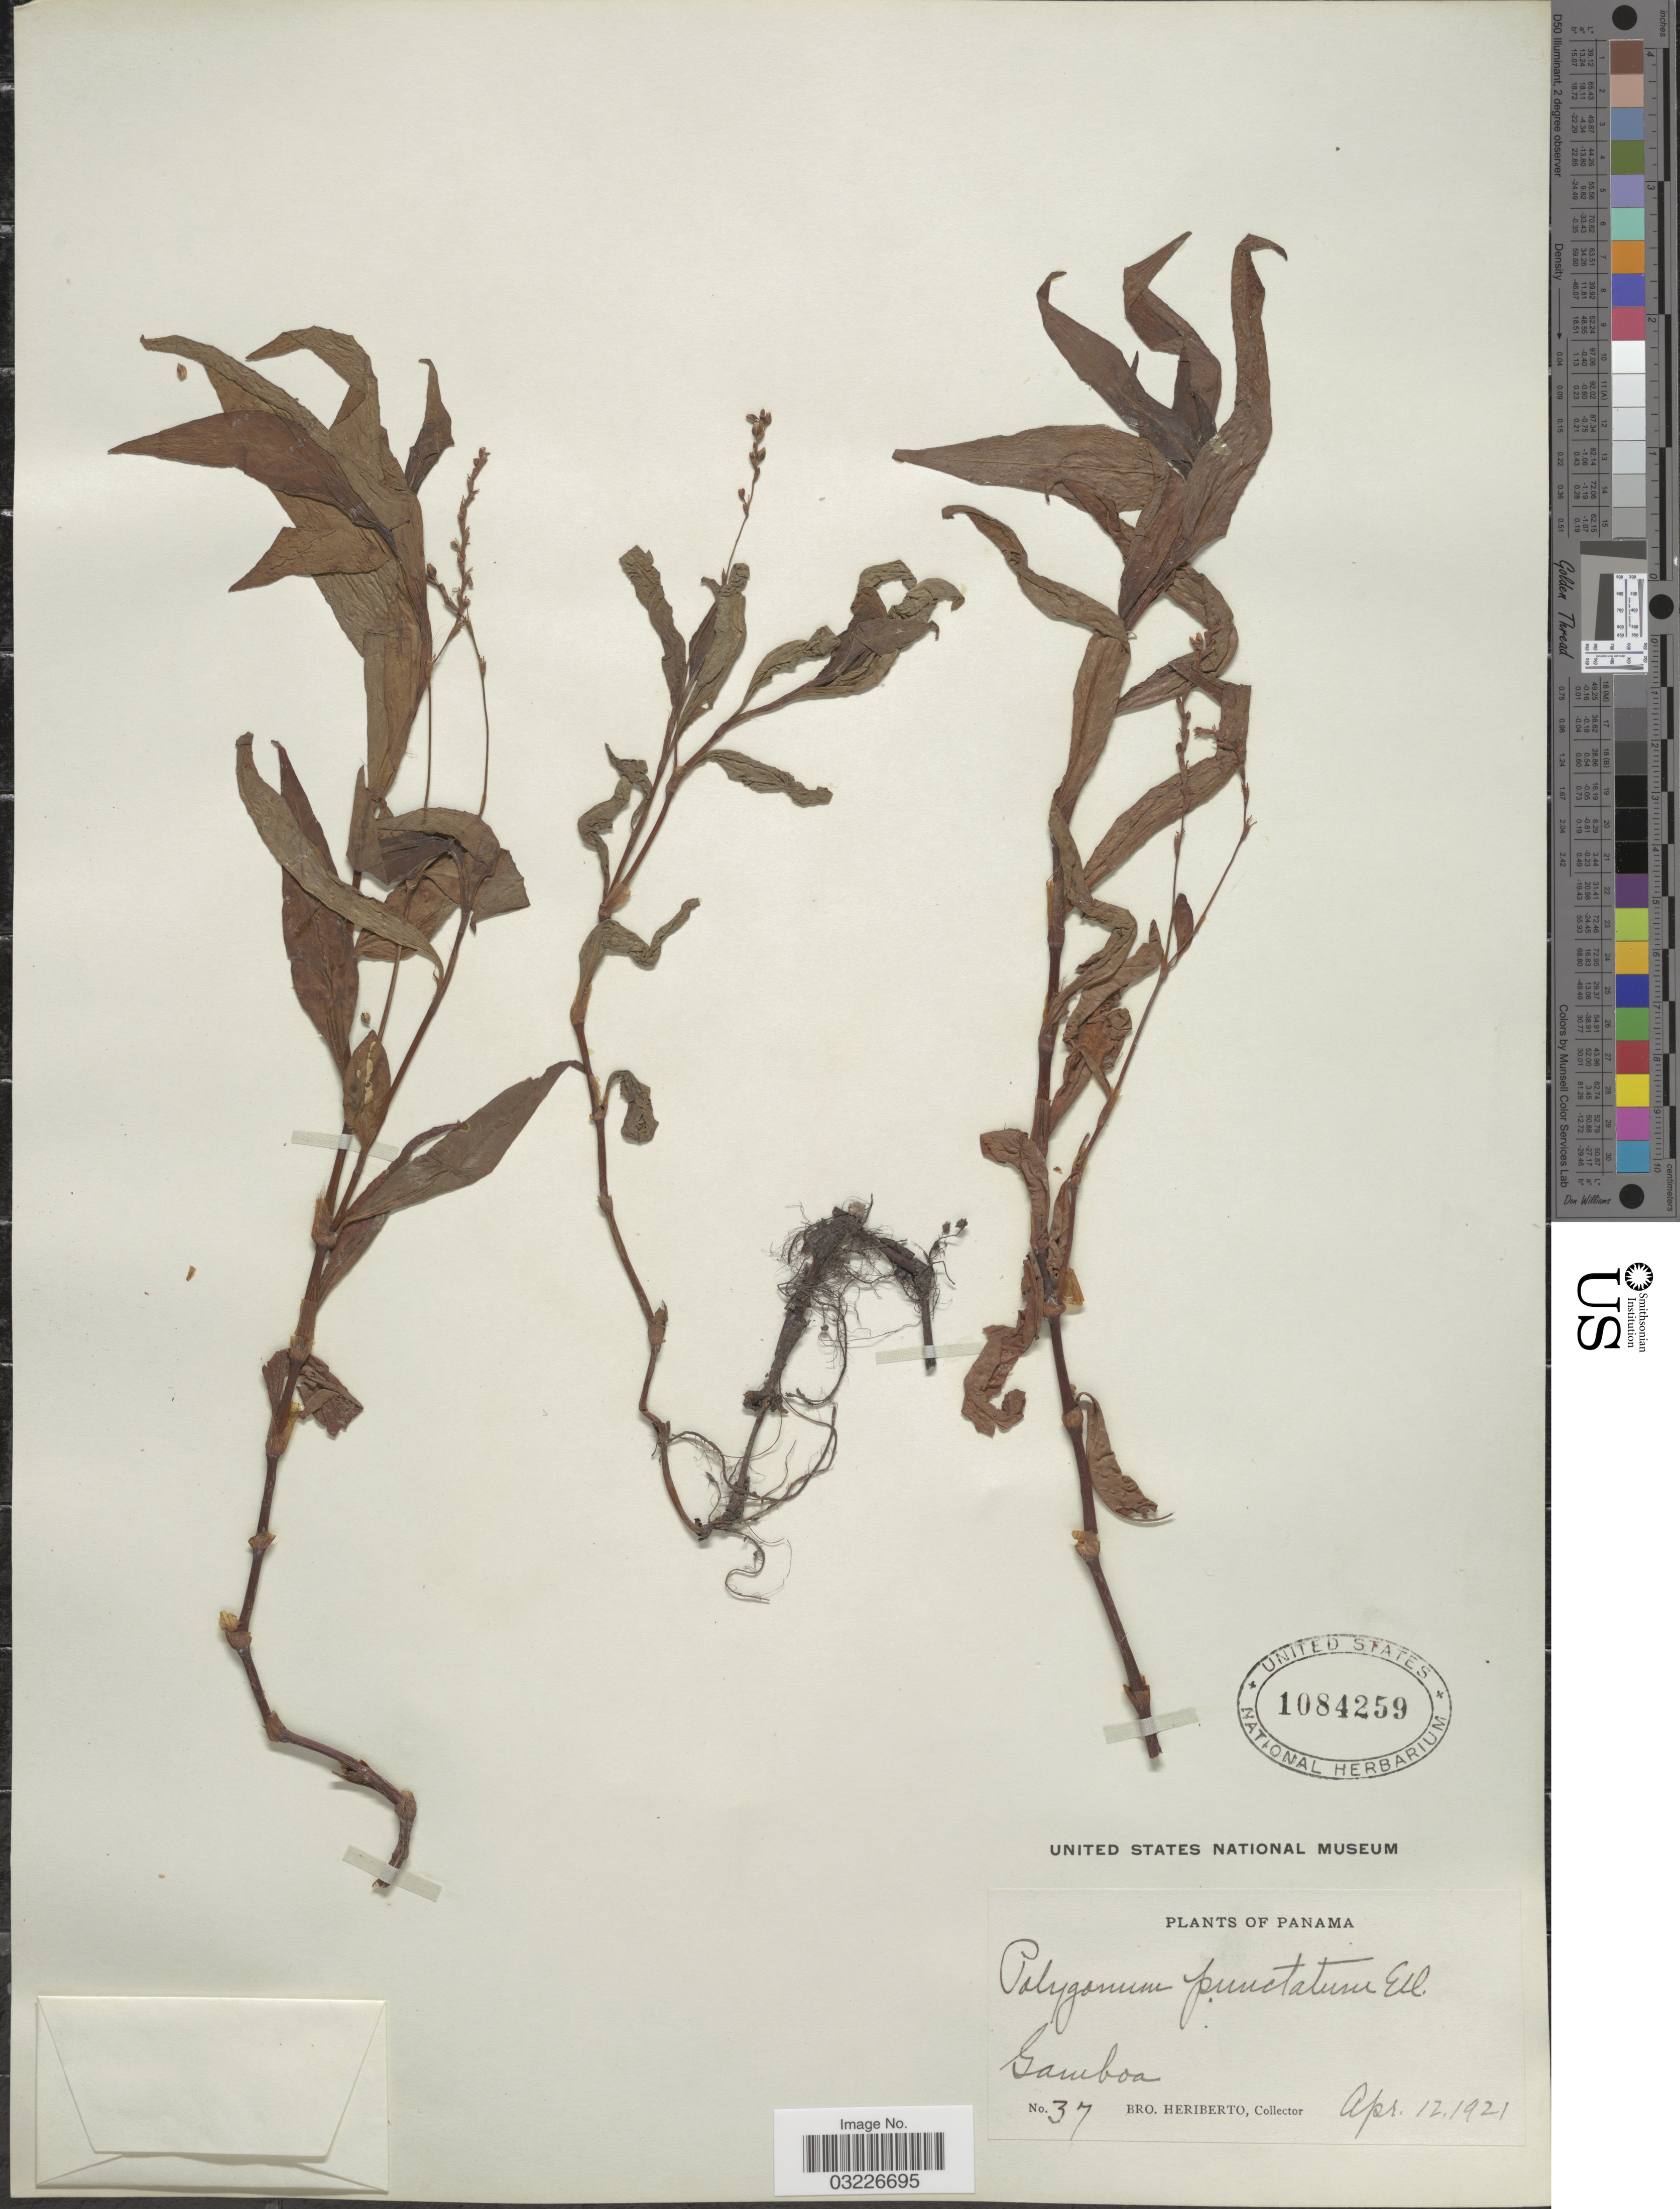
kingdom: Plantae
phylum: Tracheophyta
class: Magnoliopsida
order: Caryophyllales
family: Polygonaceae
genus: Persicaria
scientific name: Persicaria punctata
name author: (Elliott) Small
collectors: B. Heriberto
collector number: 37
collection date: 1921-04-12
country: Panama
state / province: Colón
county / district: Canal Zone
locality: Gamboa.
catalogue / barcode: US 1084259